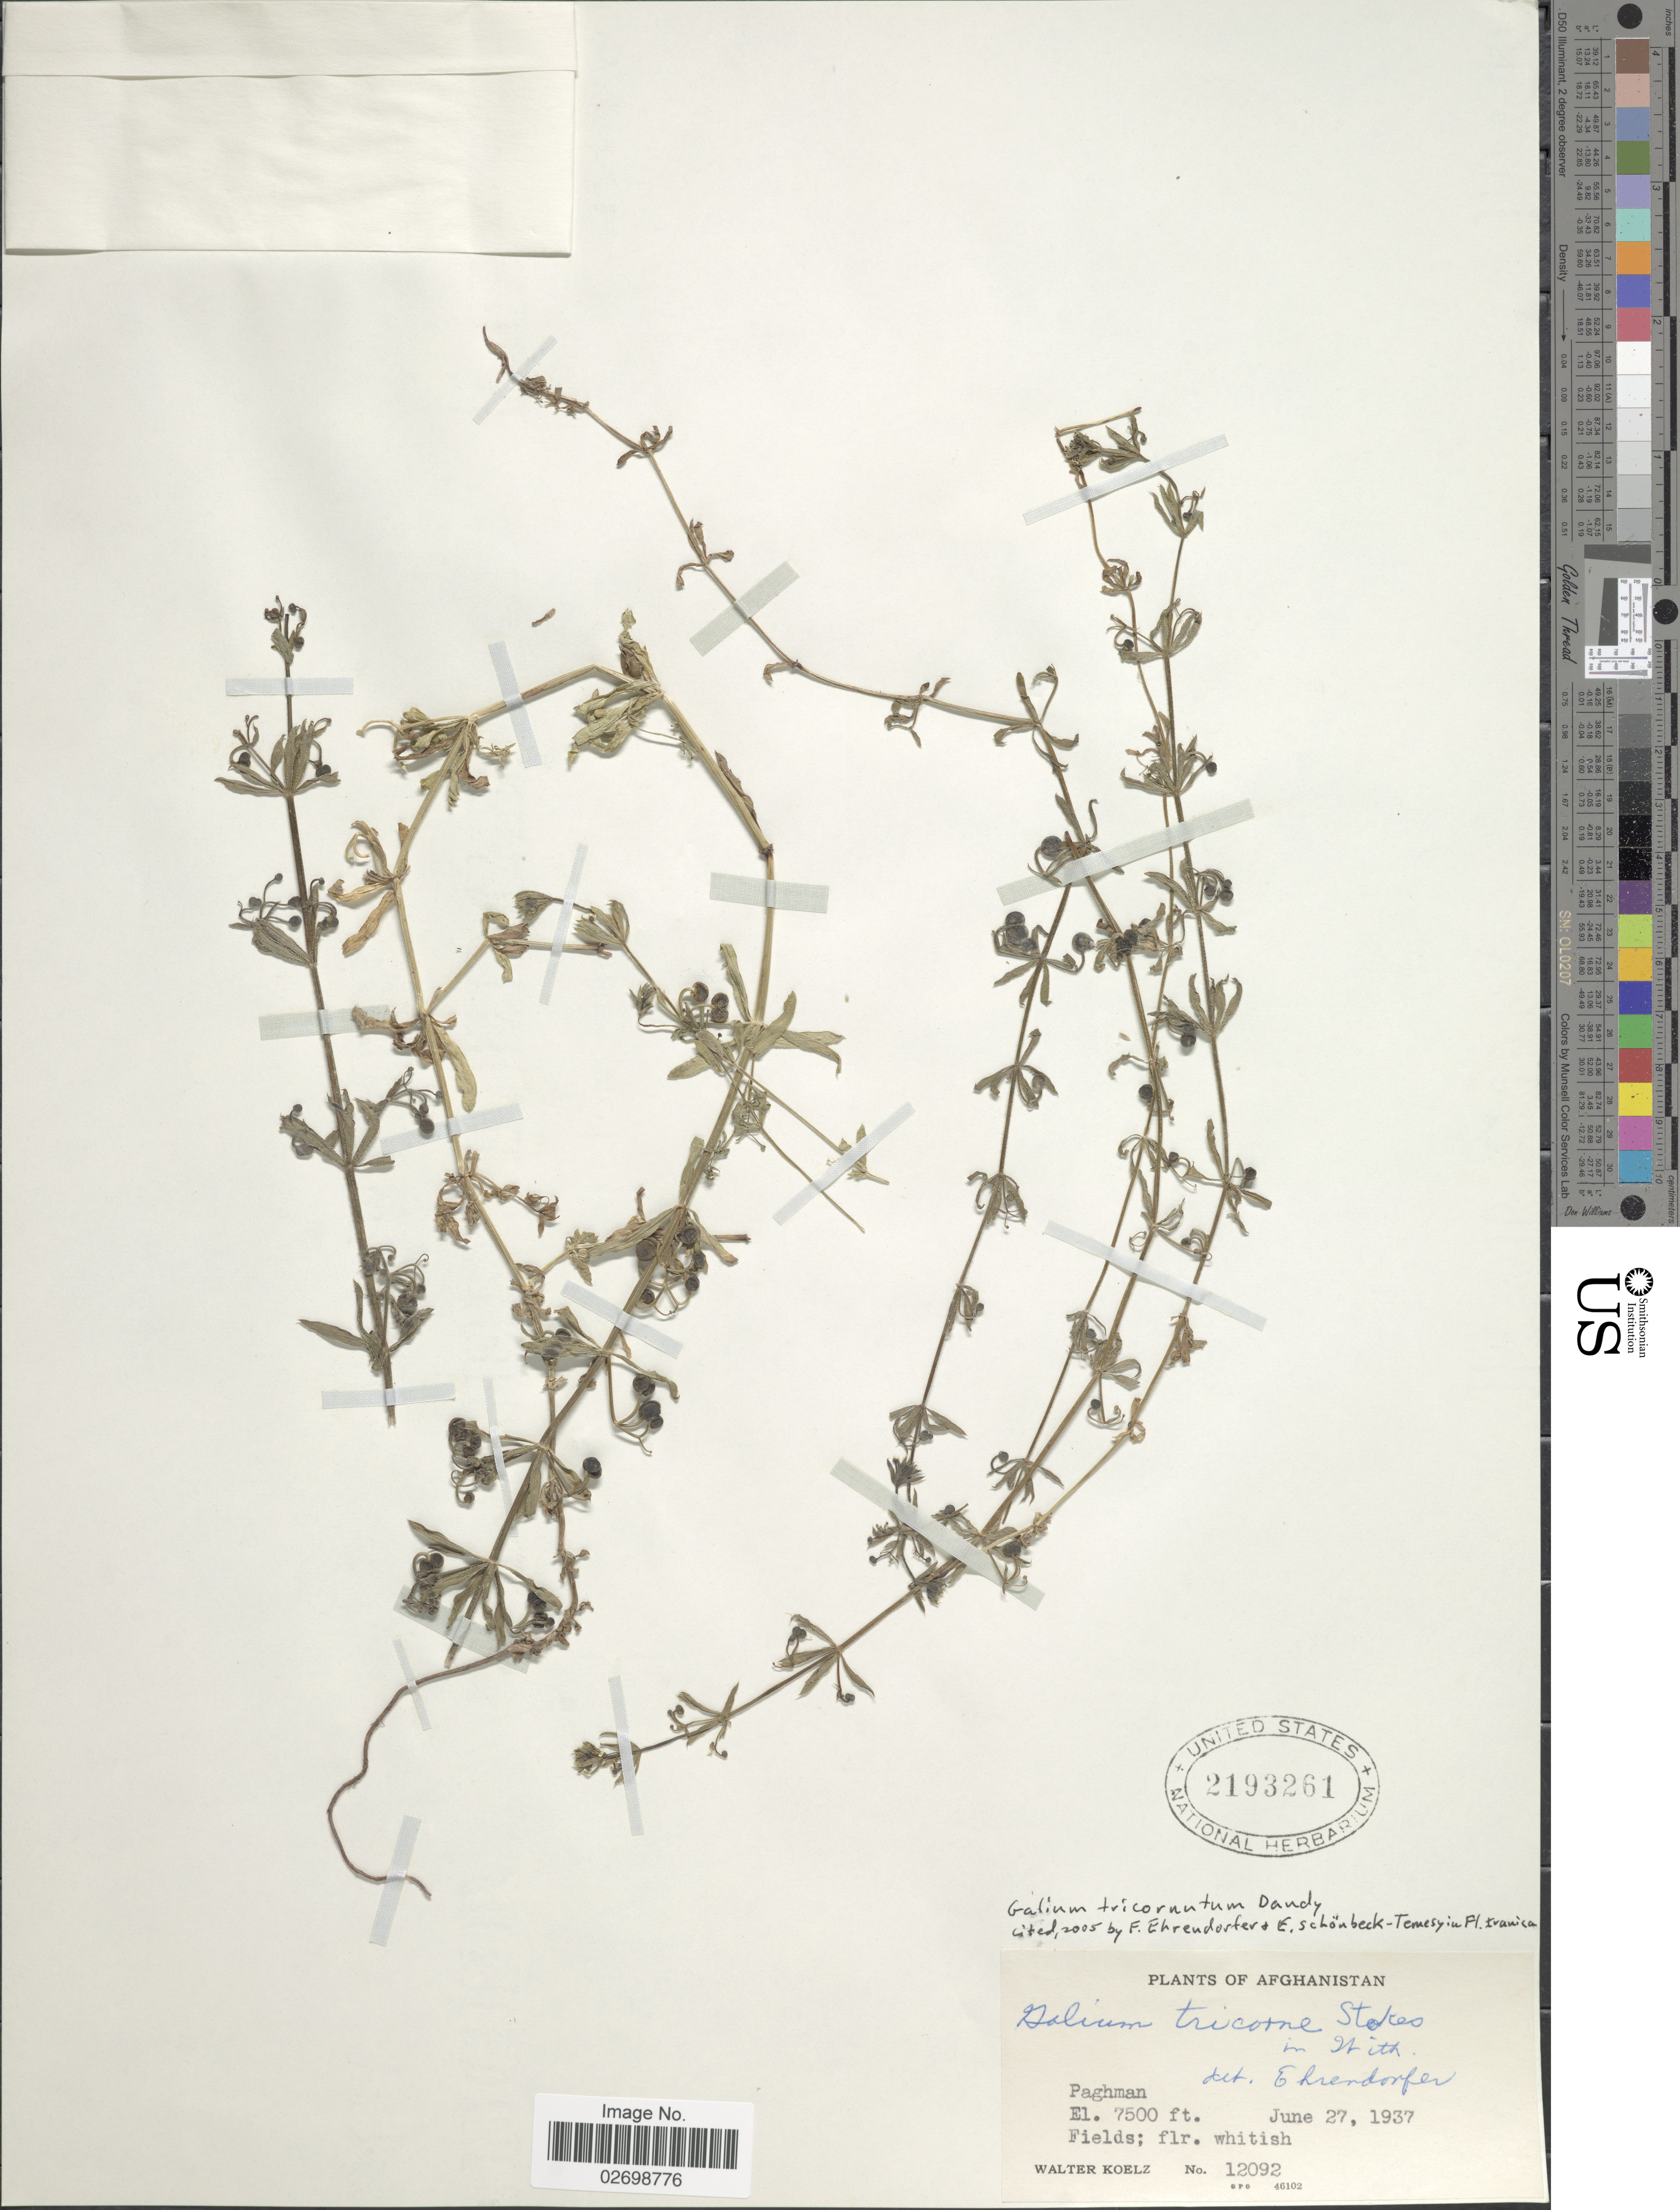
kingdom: Plantae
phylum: Tracheophyta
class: Magnoliopsida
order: Gentianales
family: Rubiaceae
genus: Galium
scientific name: Galium tricornutum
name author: Dandy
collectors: W. N. Koelz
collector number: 12092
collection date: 1937-06-27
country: Afghanistan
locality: Paghman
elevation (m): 2286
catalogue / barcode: US 2193261